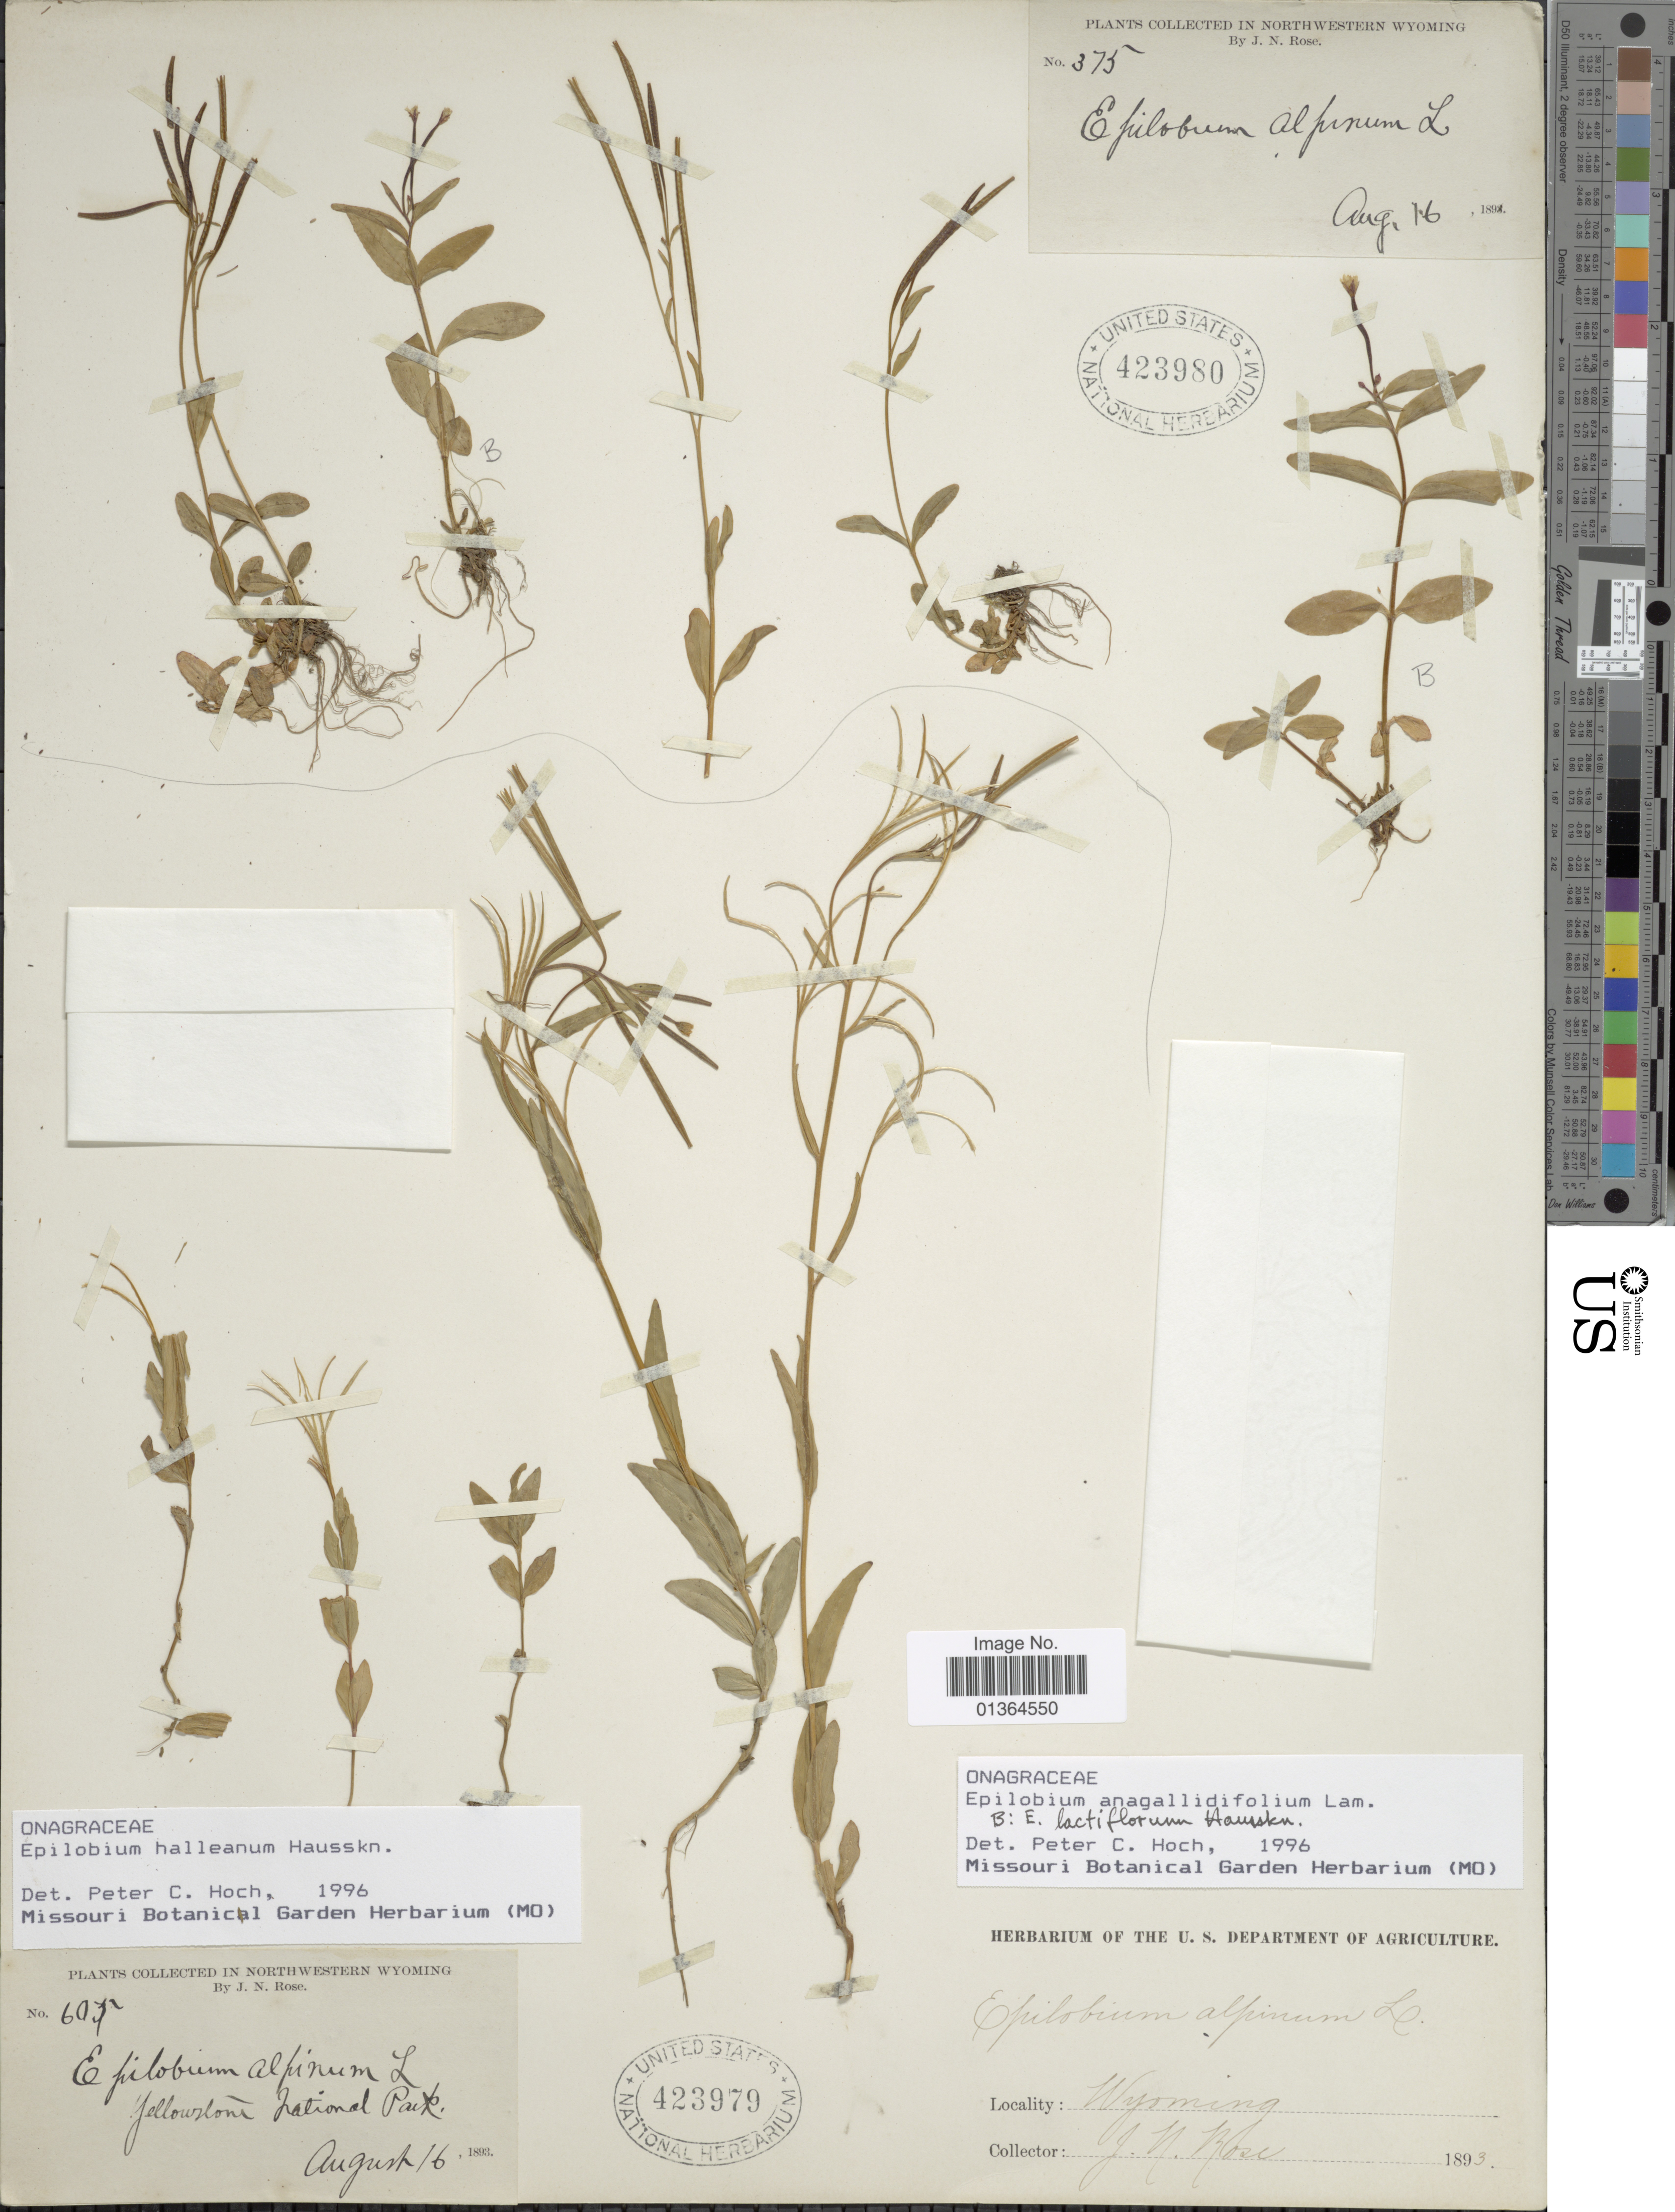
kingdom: Plantae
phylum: Tracheophyta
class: Magnoliopsida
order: Myrtales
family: Onagraceae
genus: Epilobium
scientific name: Epilobium hallianum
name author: Hausskn.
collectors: J. N. Rose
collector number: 375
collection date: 1891-08-16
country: United States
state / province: Wyoming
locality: Northwestern Wyoming.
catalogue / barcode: US 423980-2